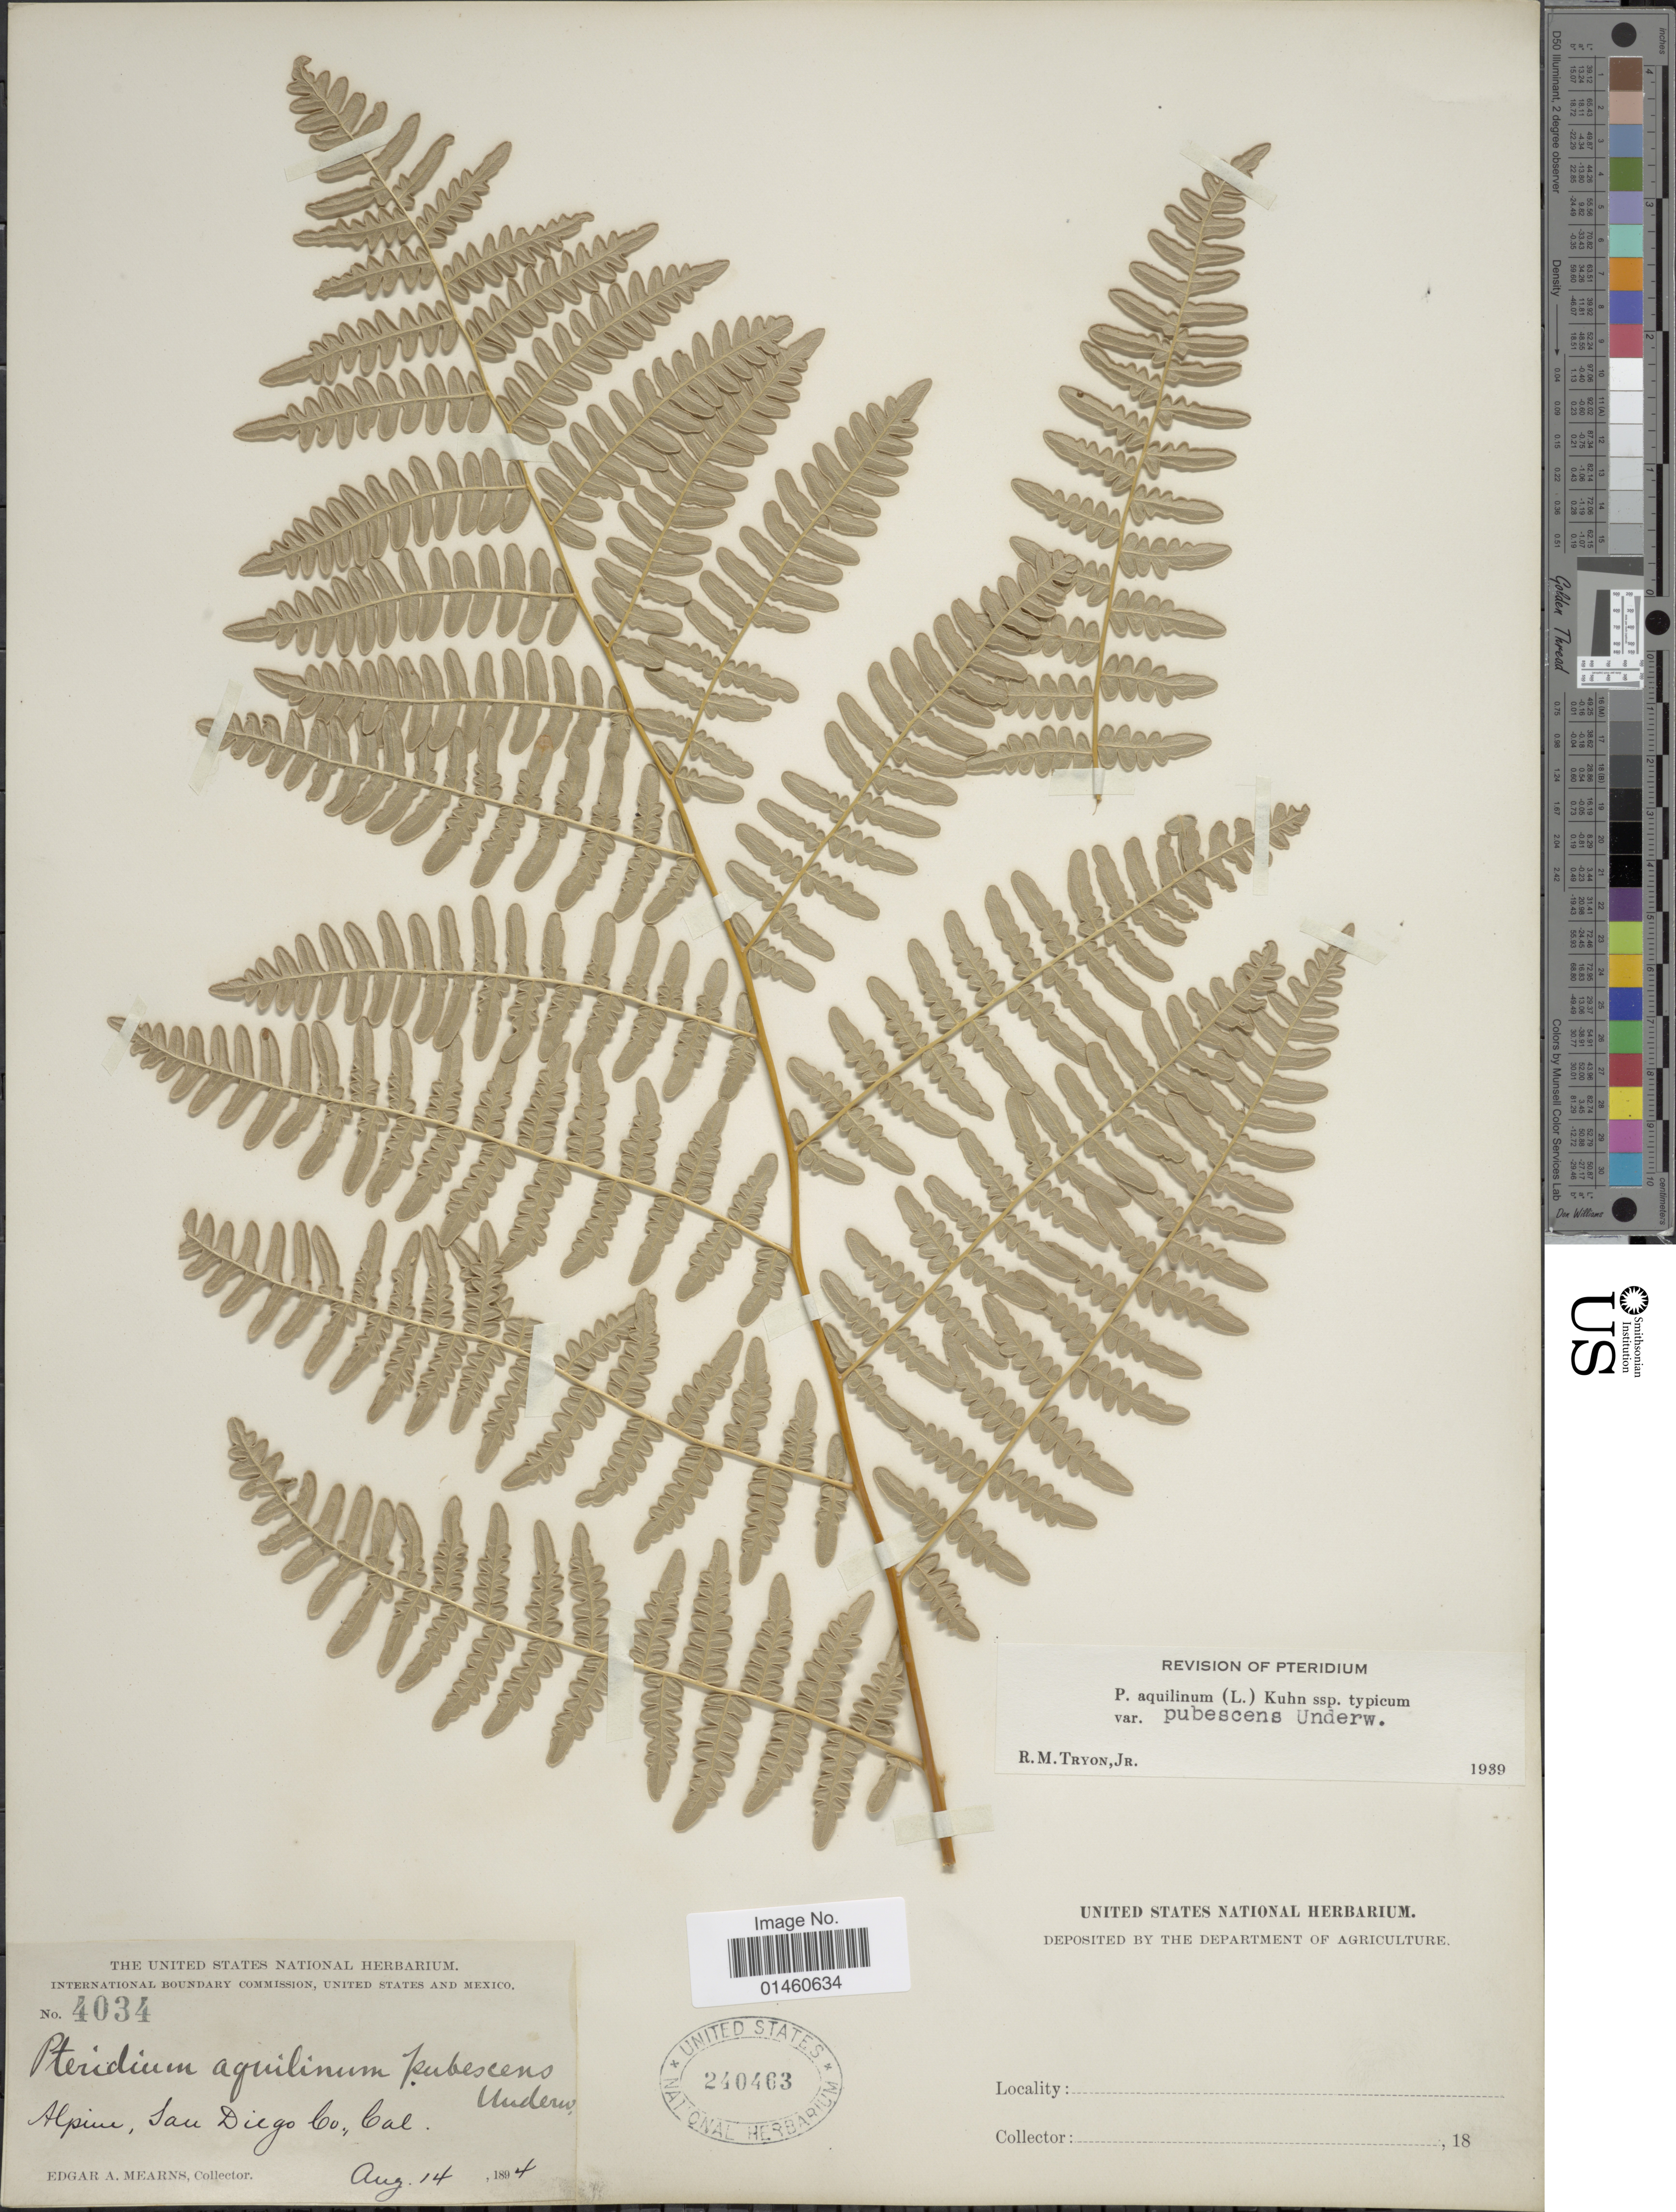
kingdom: Plantae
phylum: Tracheophyta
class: Polypodiopsida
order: Polypodiales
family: Dennstaedtiaceae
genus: Pteridium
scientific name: Pteridium pubescens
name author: (Underw.) Christenh.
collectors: E. A. Mearns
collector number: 4034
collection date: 1894-08-14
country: United States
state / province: California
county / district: San Diego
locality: Alpine, San Diego Co.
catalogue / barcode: US 240463